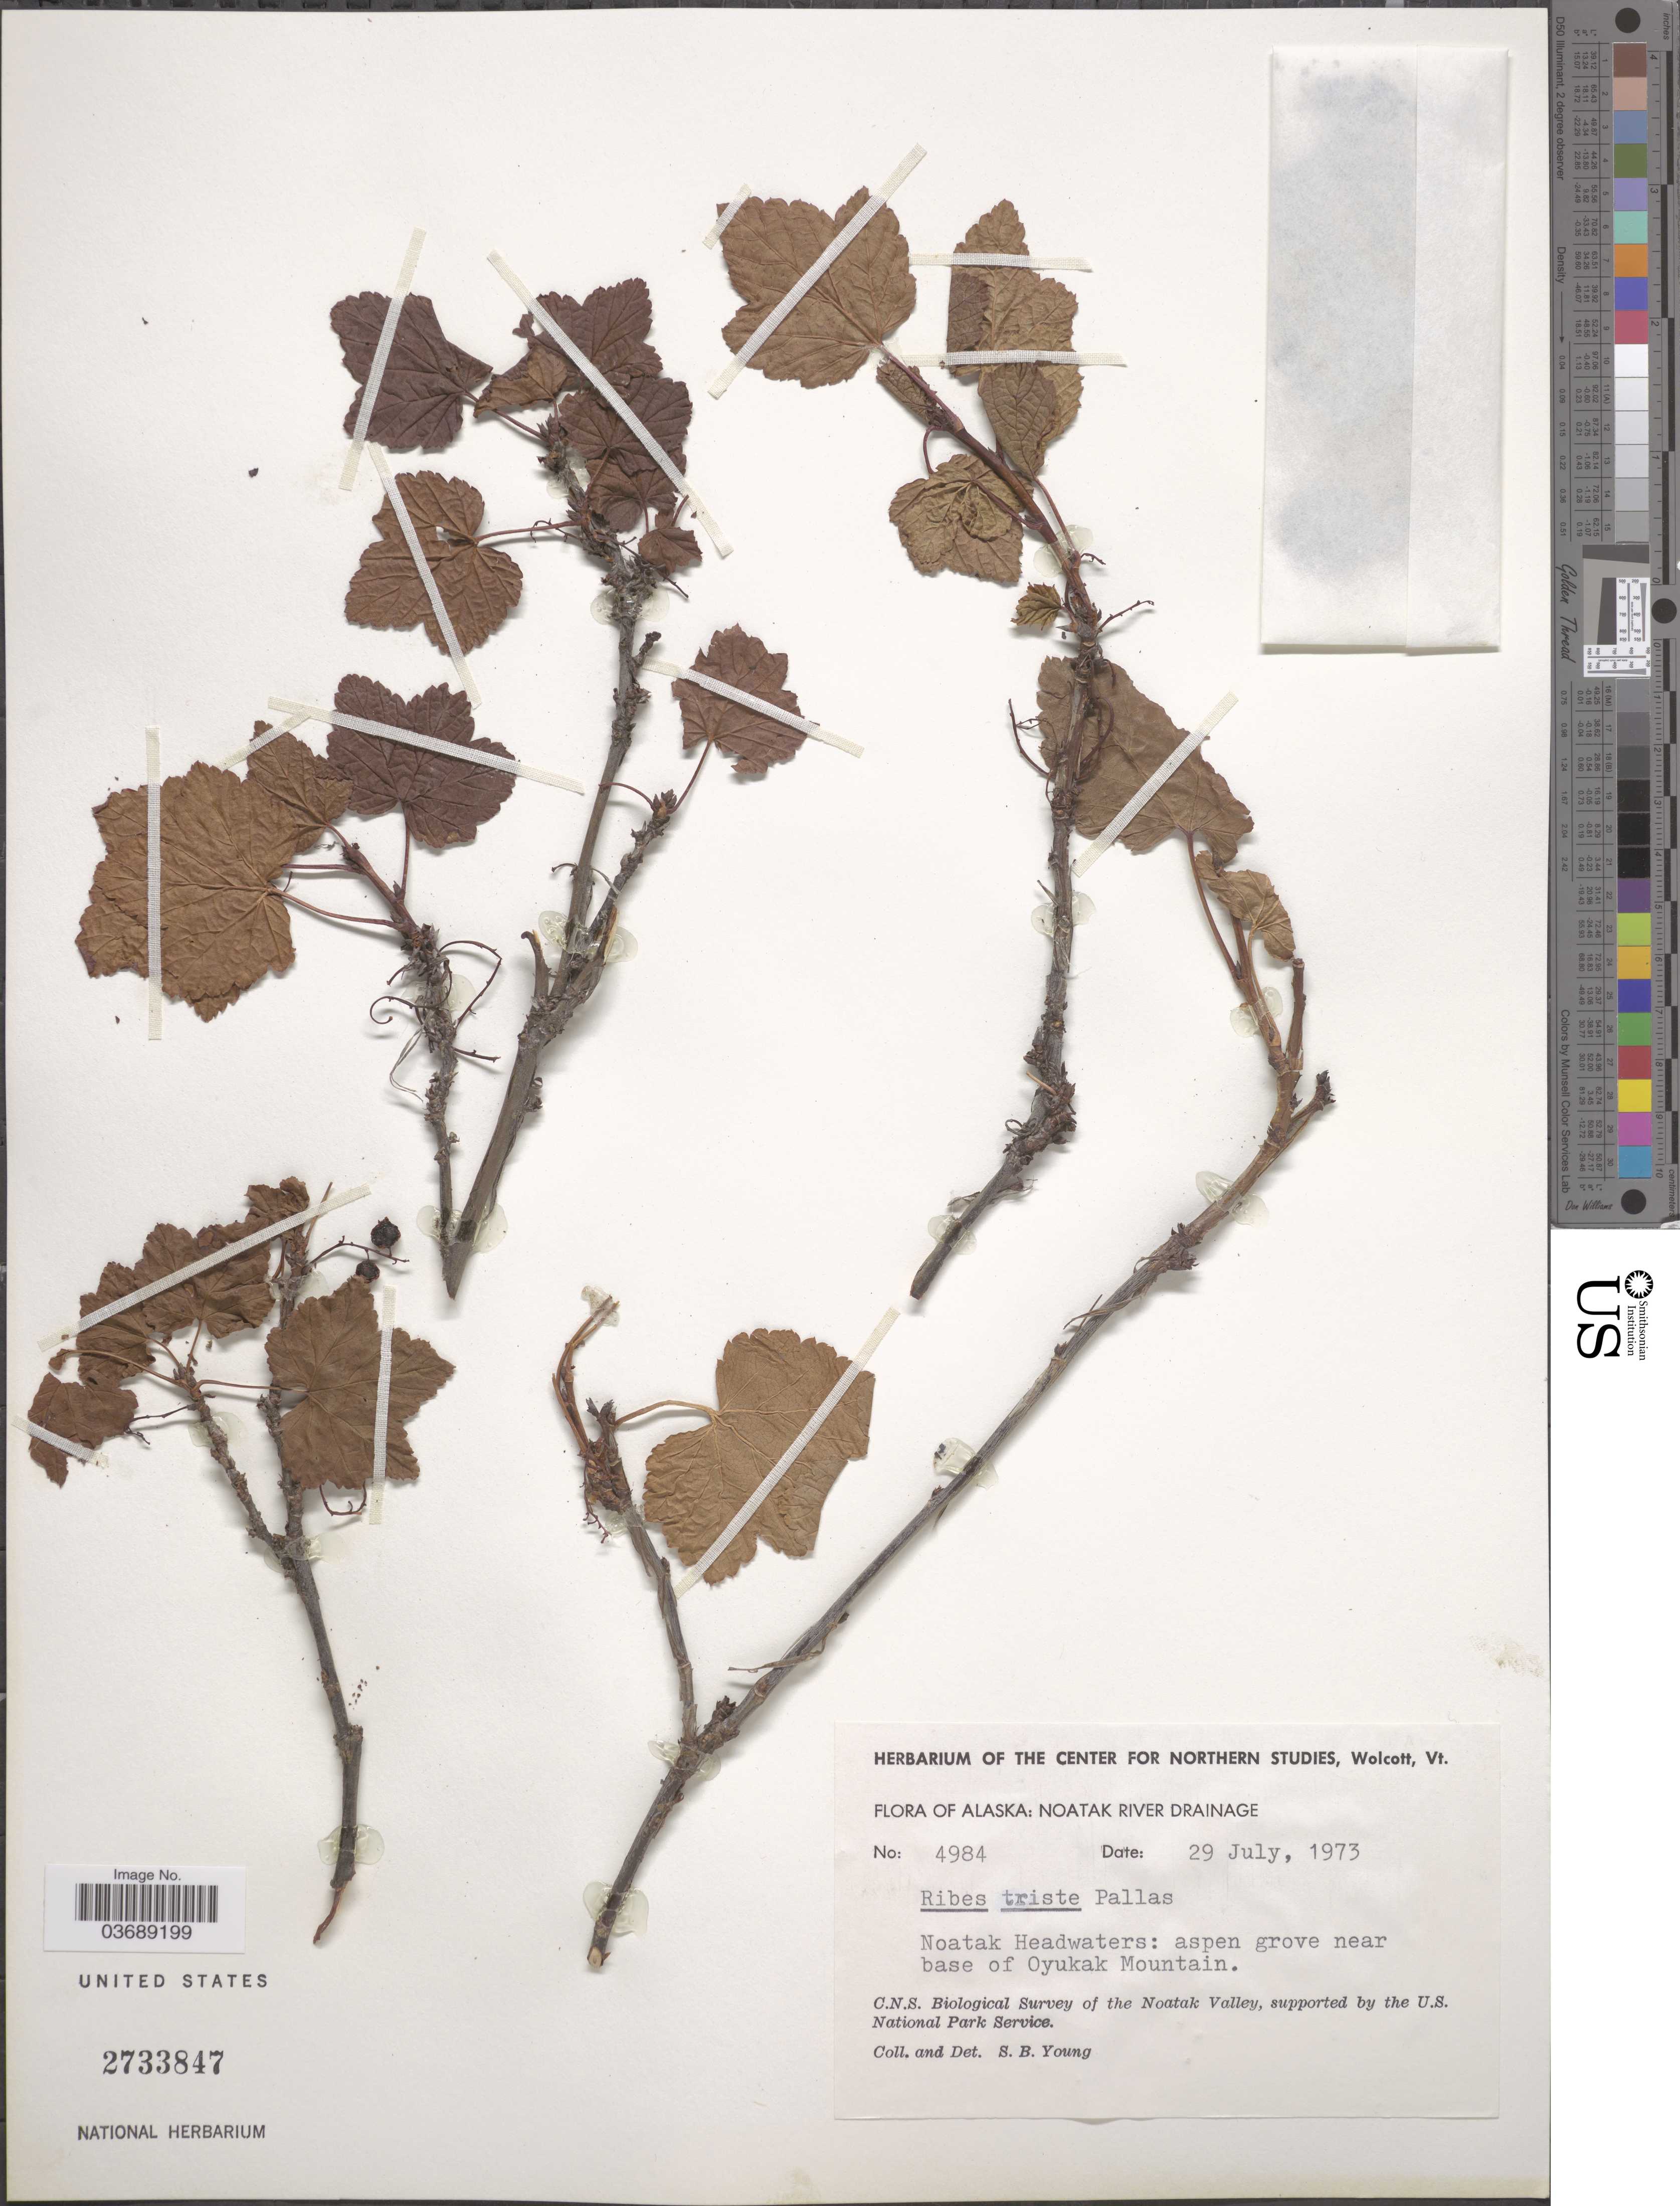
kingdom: Plantae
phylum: Tracheophyta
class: Magnoliopsida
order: Saxifragales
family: Grossulariaceae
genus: Ribes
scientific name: Ribes triste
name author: Pall.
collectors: S. Young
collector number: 4984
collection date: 1973-07-29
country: United States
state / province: Alaska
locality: Noatak River Drainage. Noatak Headwaters: aspen grove near base of Oyukak Mountain. Noatak Valley.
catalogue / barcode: US 2733847